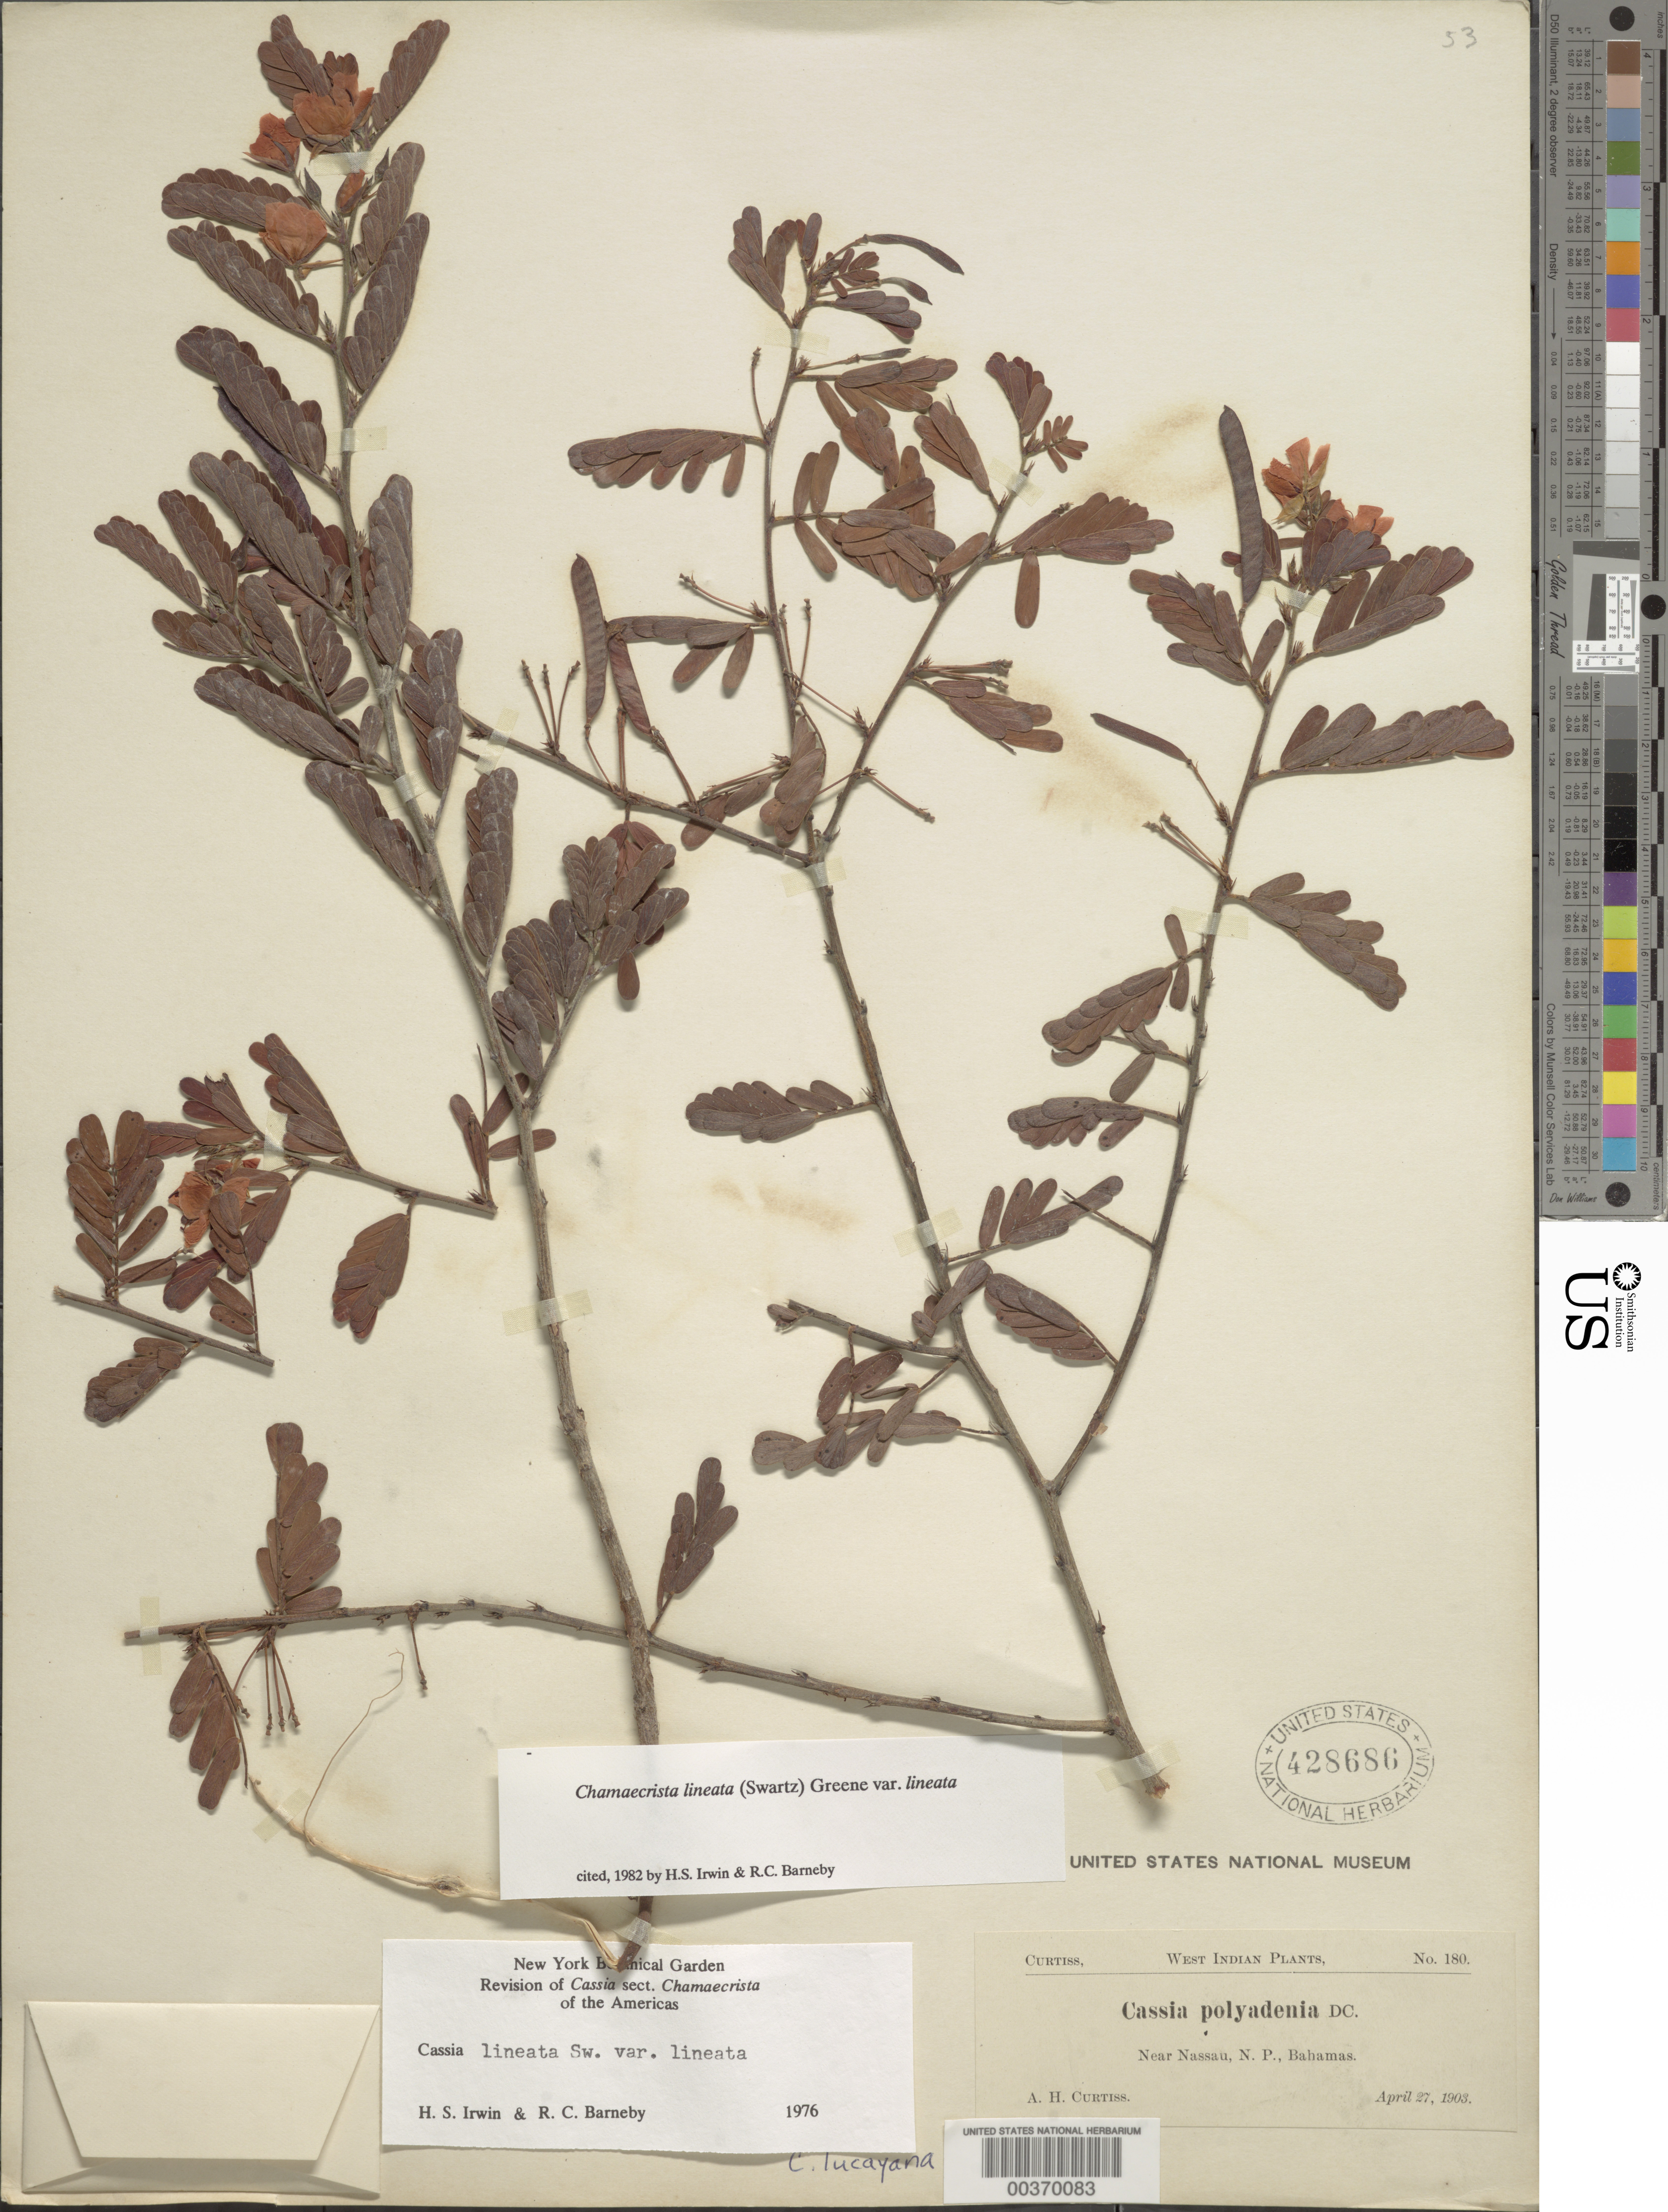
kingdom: Plantae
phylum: Tracheophyta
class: Magnoliopsida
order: Fabales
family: Fabaceae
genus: Chamaecrista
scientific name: Chamaecrista lineata var. lineata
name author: (Sw.) Greene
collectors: A. H. Curtiss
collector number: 180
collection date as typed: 27 Apr 1903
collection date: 1903-04-27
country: Bahamas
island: New Providence Island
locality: Near nassau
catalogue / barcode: US 428686